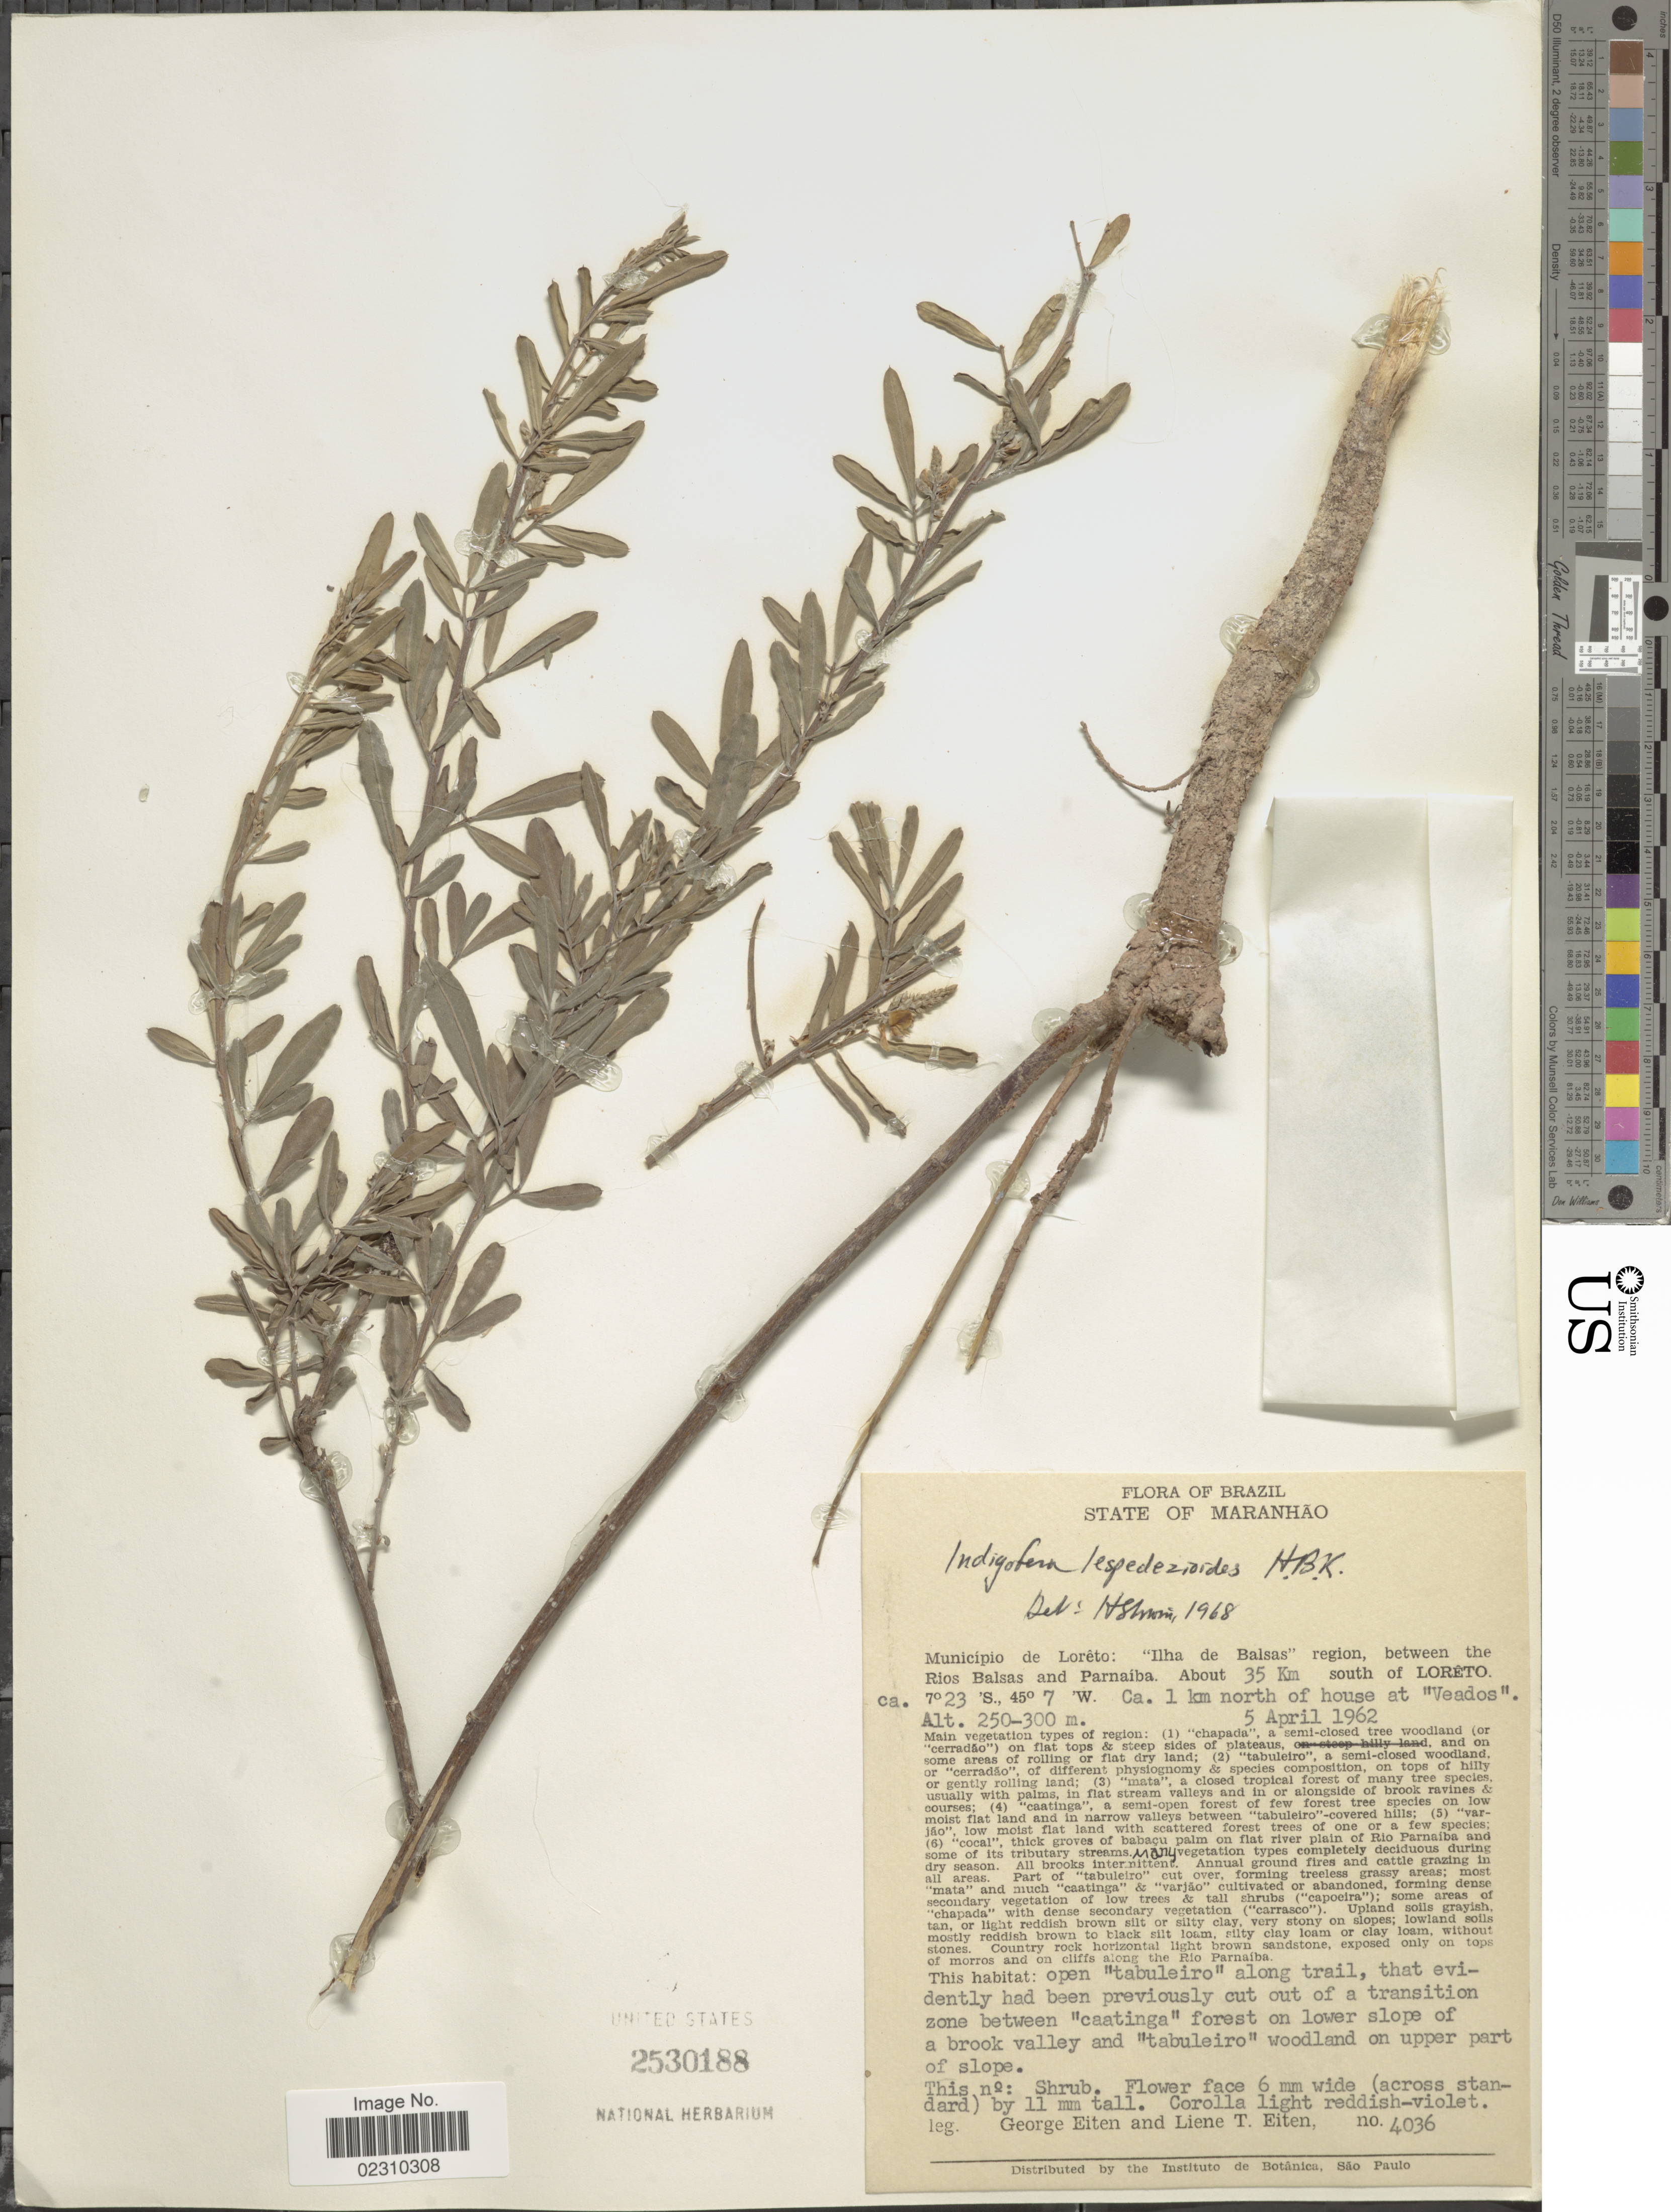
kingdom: Plantae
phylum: Tracheophyta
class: Magnoliopsida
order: Fabales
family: Fabaceae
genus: Indigofera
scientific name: Indigofera lespedezioides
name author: Kunth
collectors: G. Eiten & L. T. Eiten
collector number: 4036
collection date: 1962-04-05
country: Peru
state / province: Loreto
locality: Municipio de Loreto: "ilha de Balsas"region, between the Rios Balsas and Parnaiba, About 35 Km south of Loreto, ca. 1 km north of house at "veados"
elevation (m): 250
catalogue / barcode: US 2530188